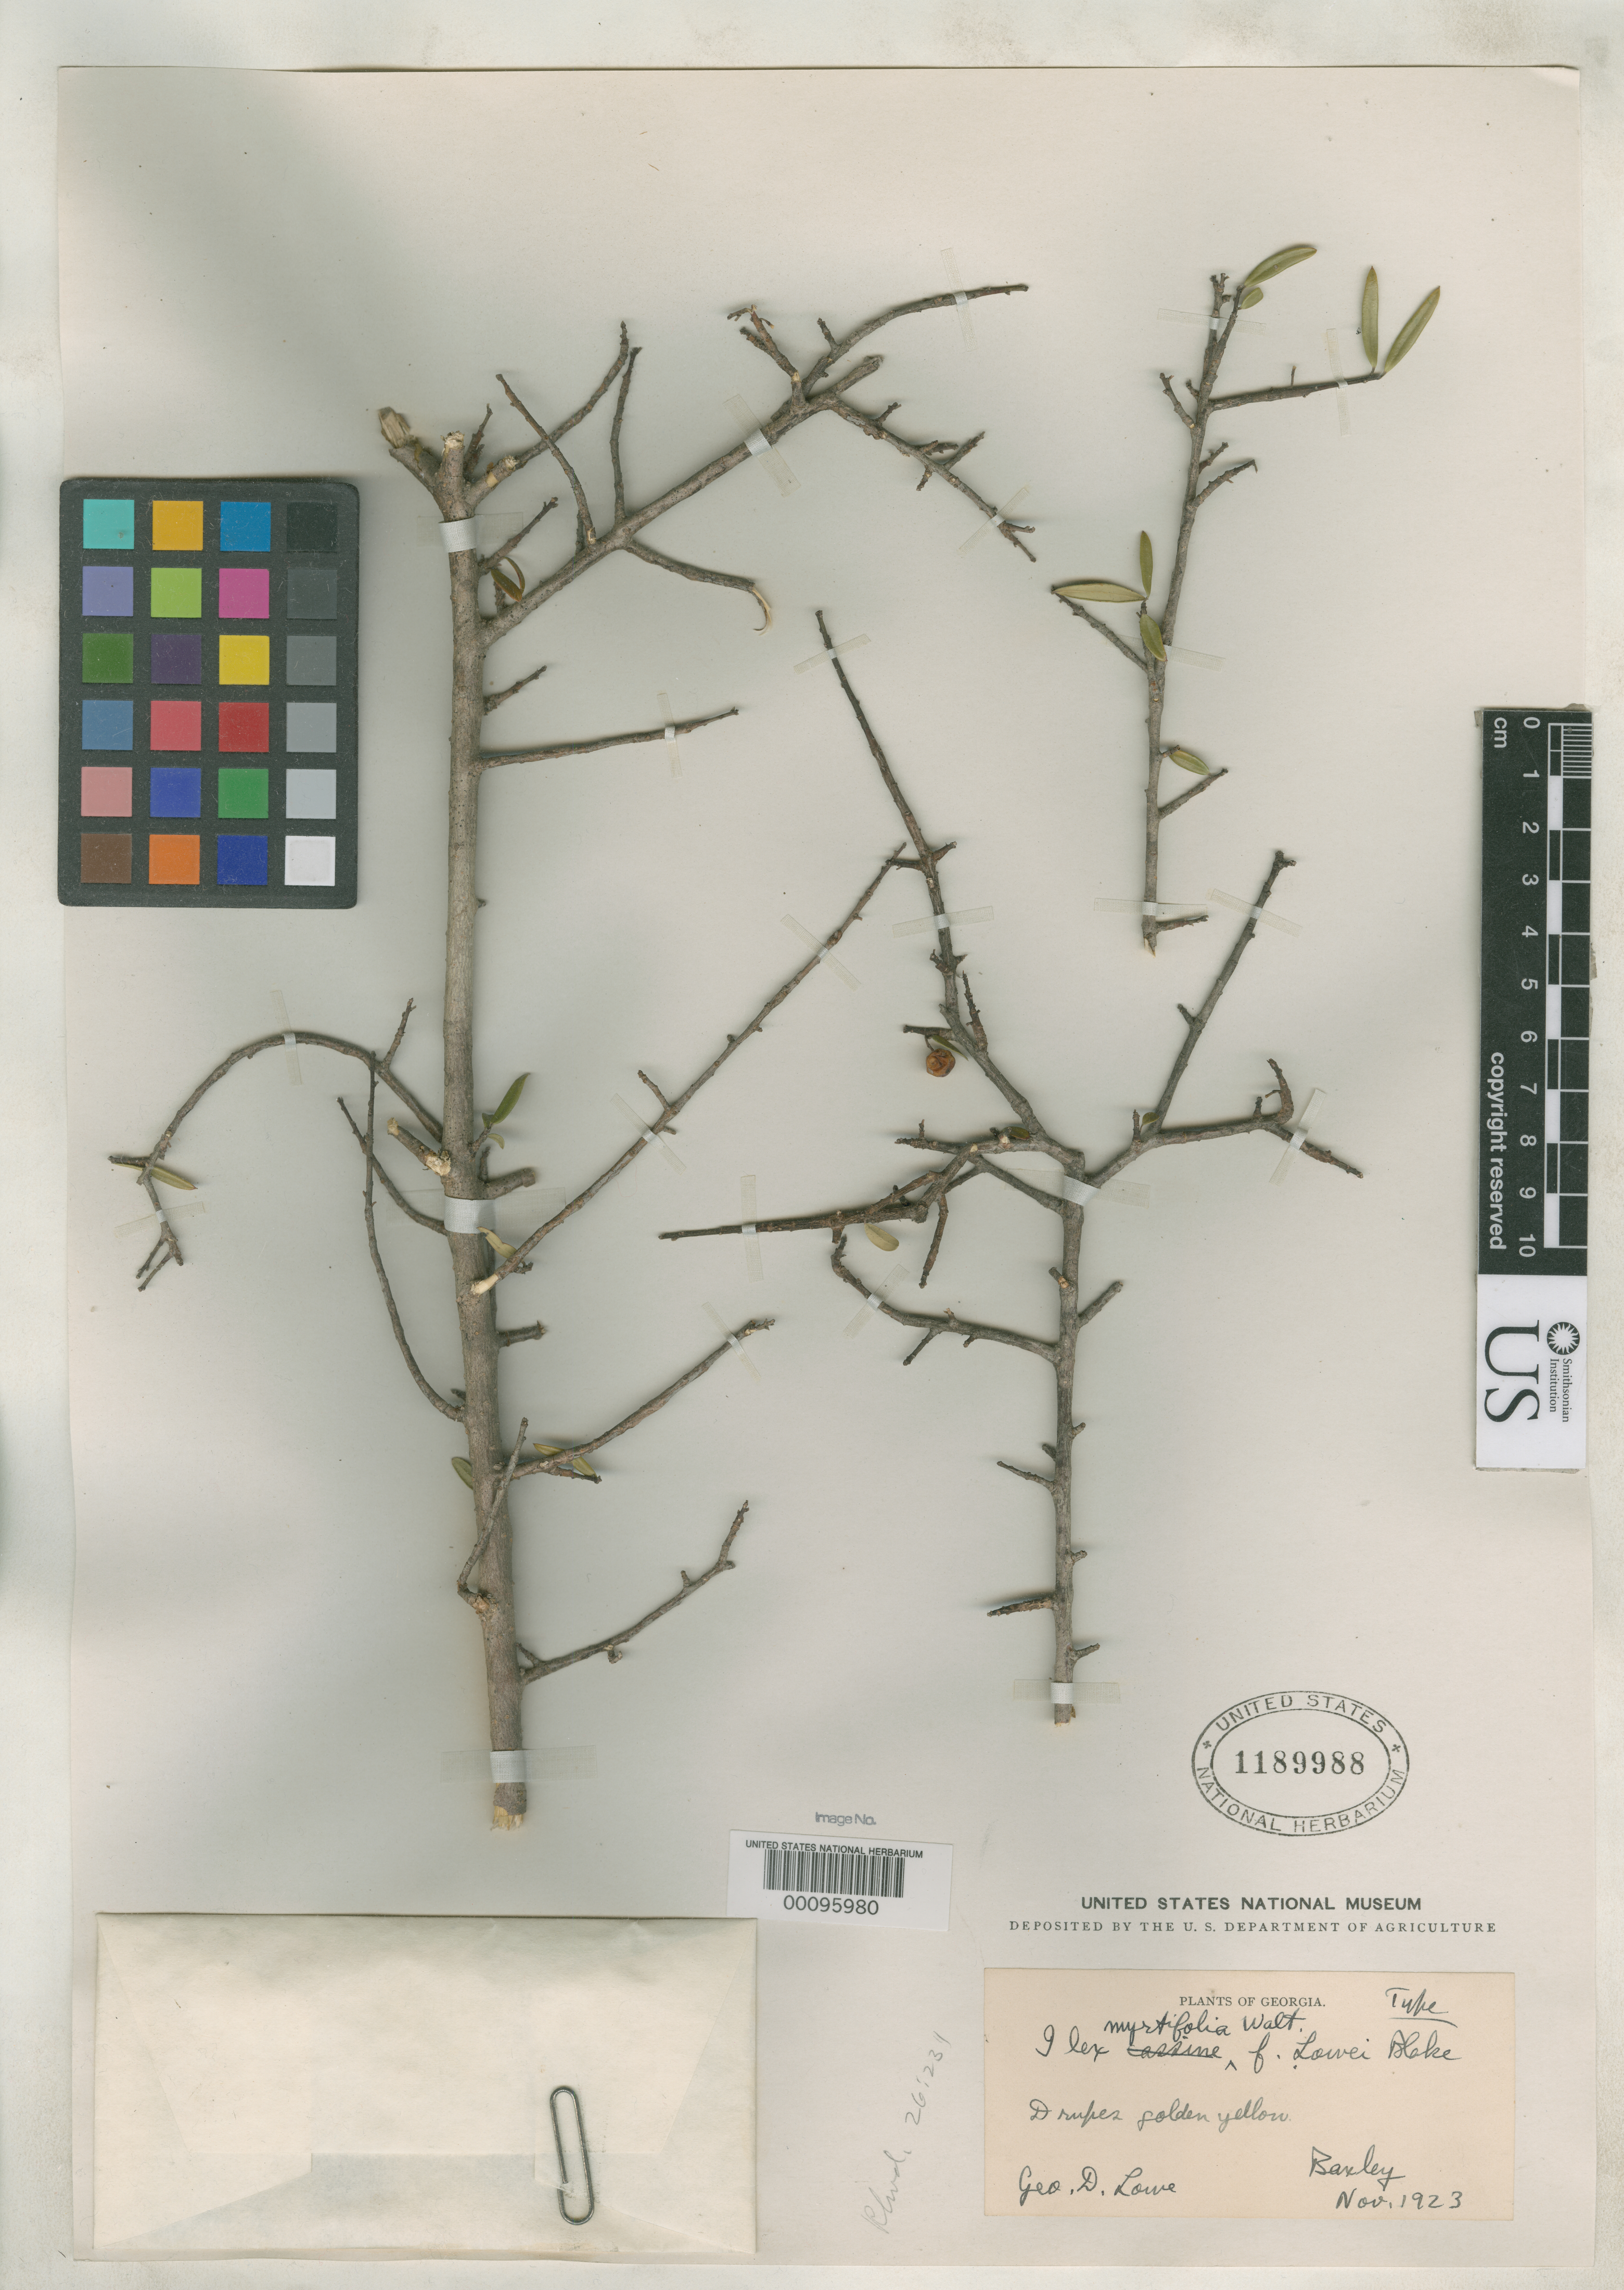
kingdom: Plantae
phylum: Tracheophyta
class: Magnoliopsida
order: Aquifoliales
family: Aquifoliaceae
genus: Ilex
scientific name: Ilex myrtifolia f. lowei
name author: S.F. Blake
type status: Holotype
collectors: G. D. Lowe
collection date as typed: Nov 1923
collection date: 1923-11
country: United States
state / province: Georgia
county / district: Appling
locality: Baxley.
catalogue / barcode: US 1189988